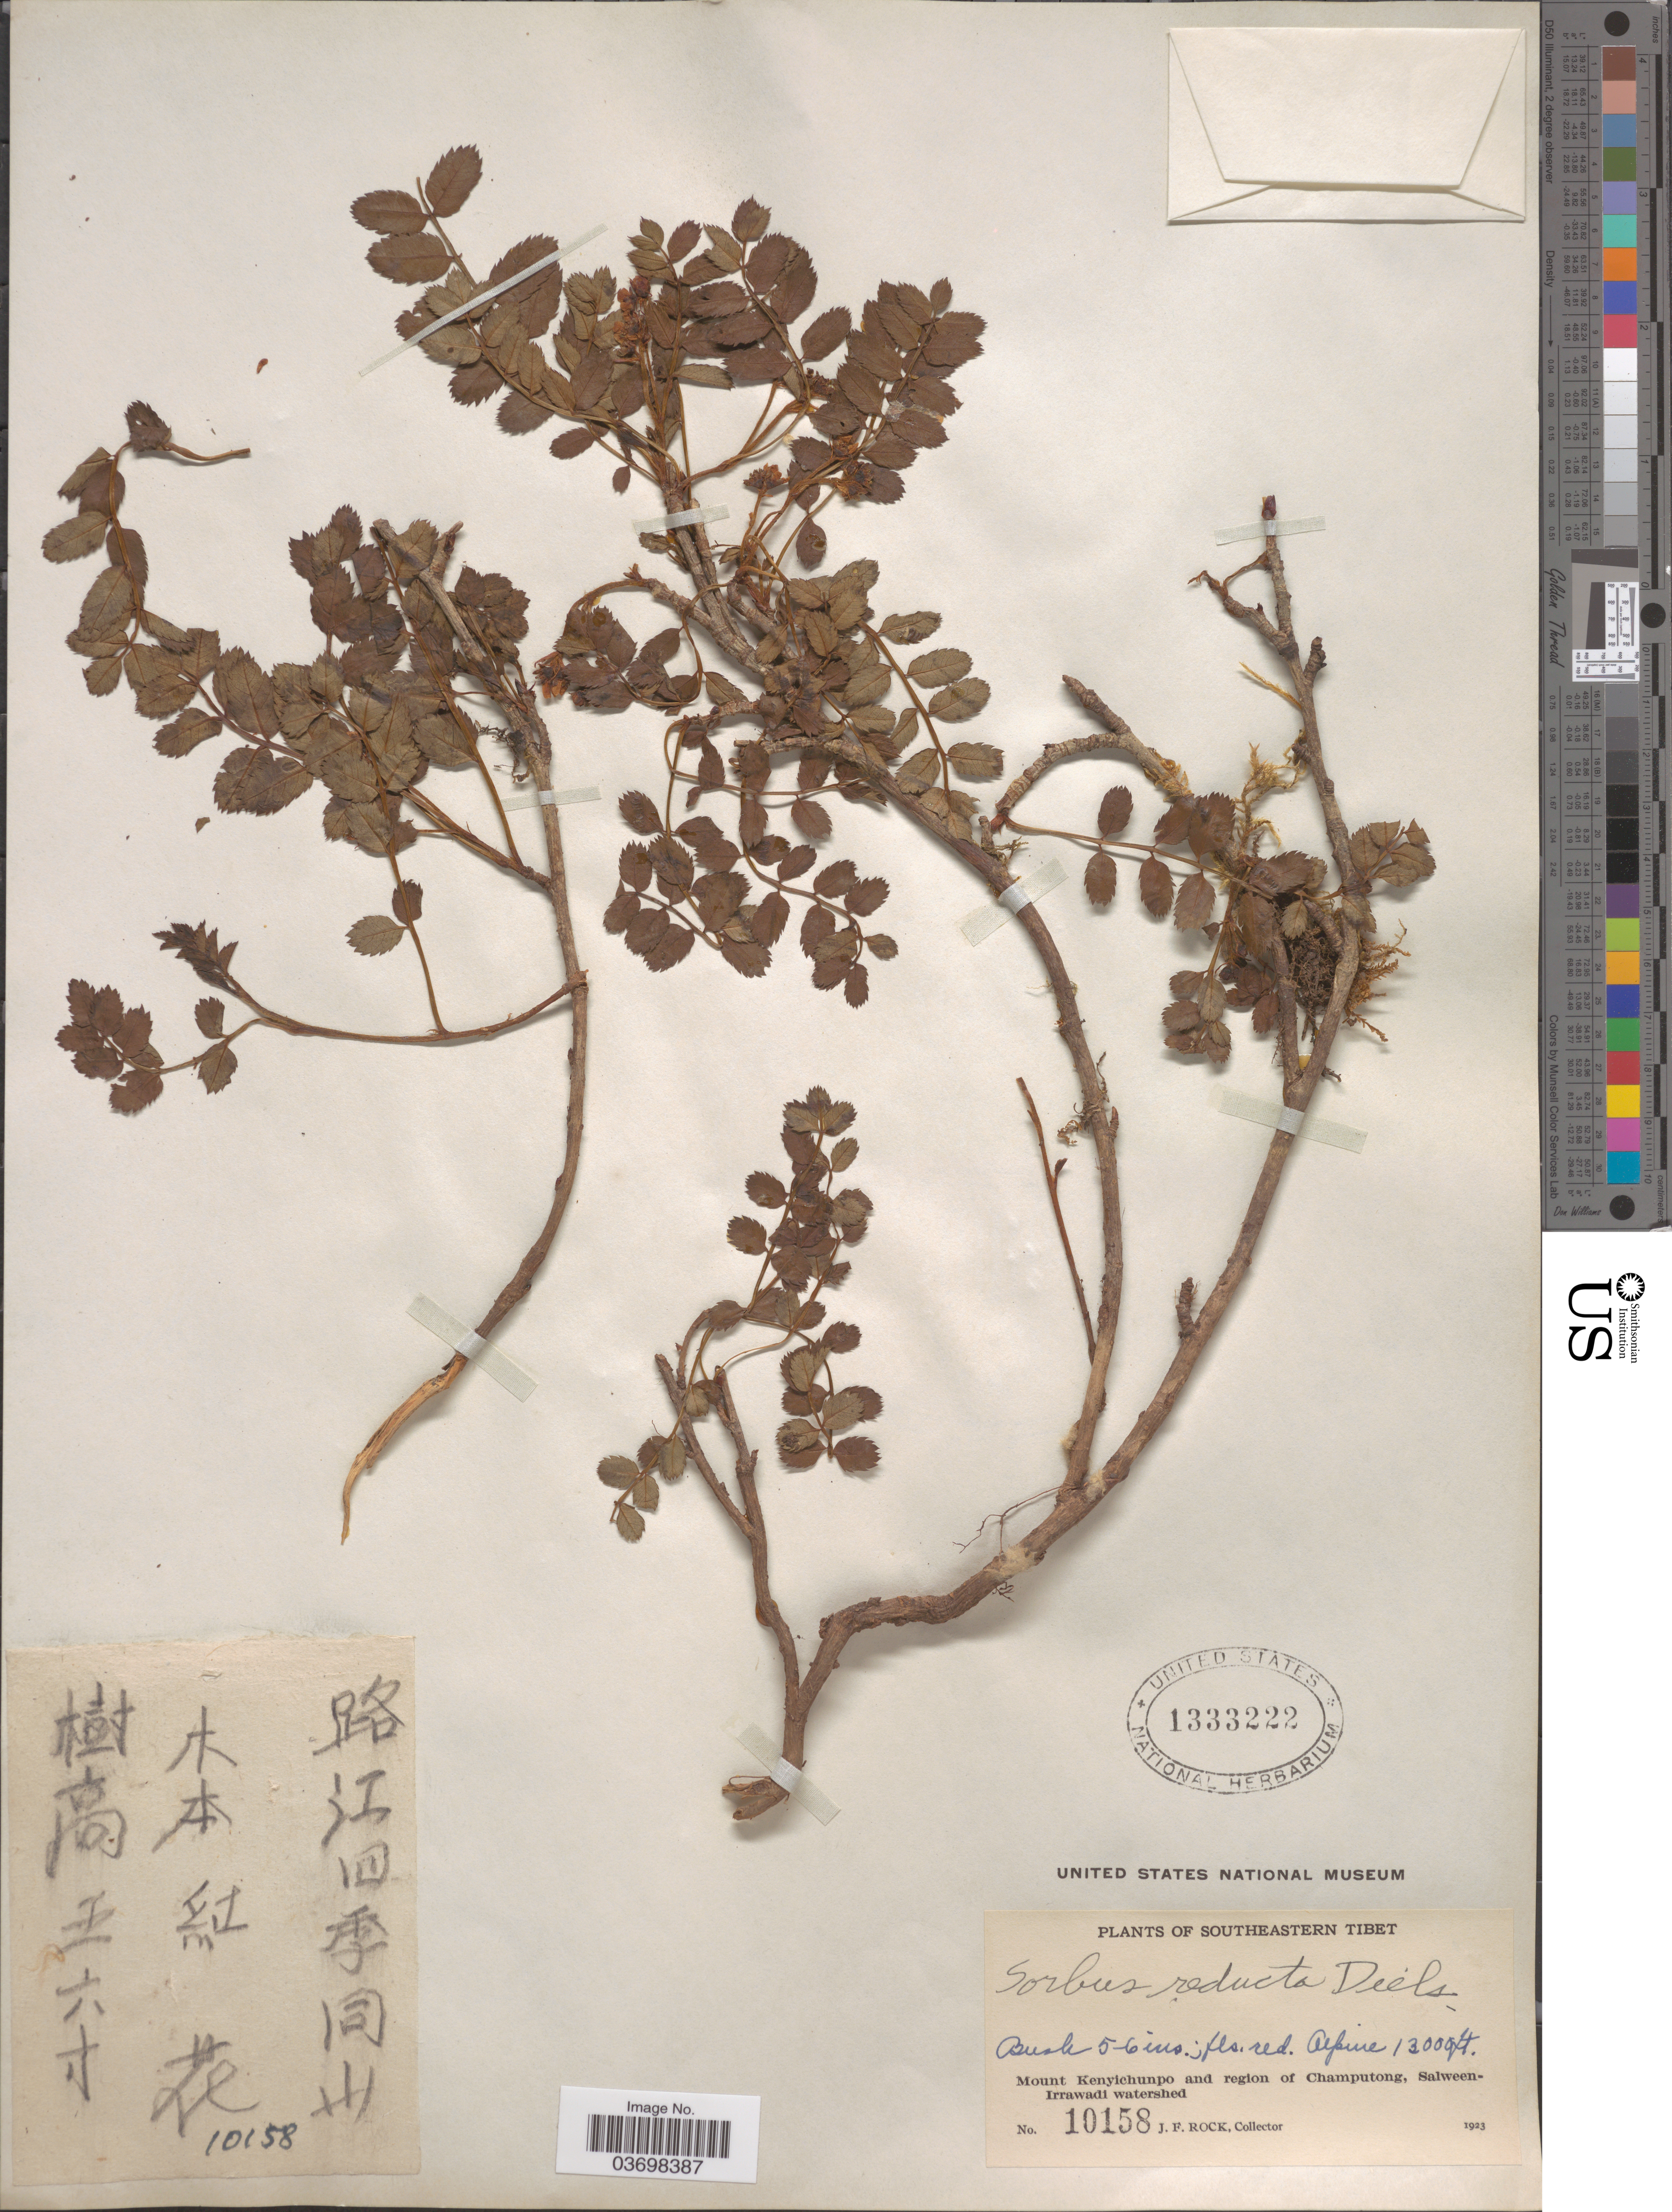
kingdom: Plantae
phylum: Tracheophyta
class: Magnoliopsida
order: Rosales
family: Rosaceae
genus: Sorbus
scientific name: Sorbus reducta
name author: Diels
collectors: J. Rock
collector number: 10158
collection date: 1923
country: China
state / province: Xizang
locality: Southeastern Tibet. Mount Kenyichunpo and region of Champutong, Salween-Irrawadi watershed.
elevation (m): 3962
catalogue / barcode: US 1333222